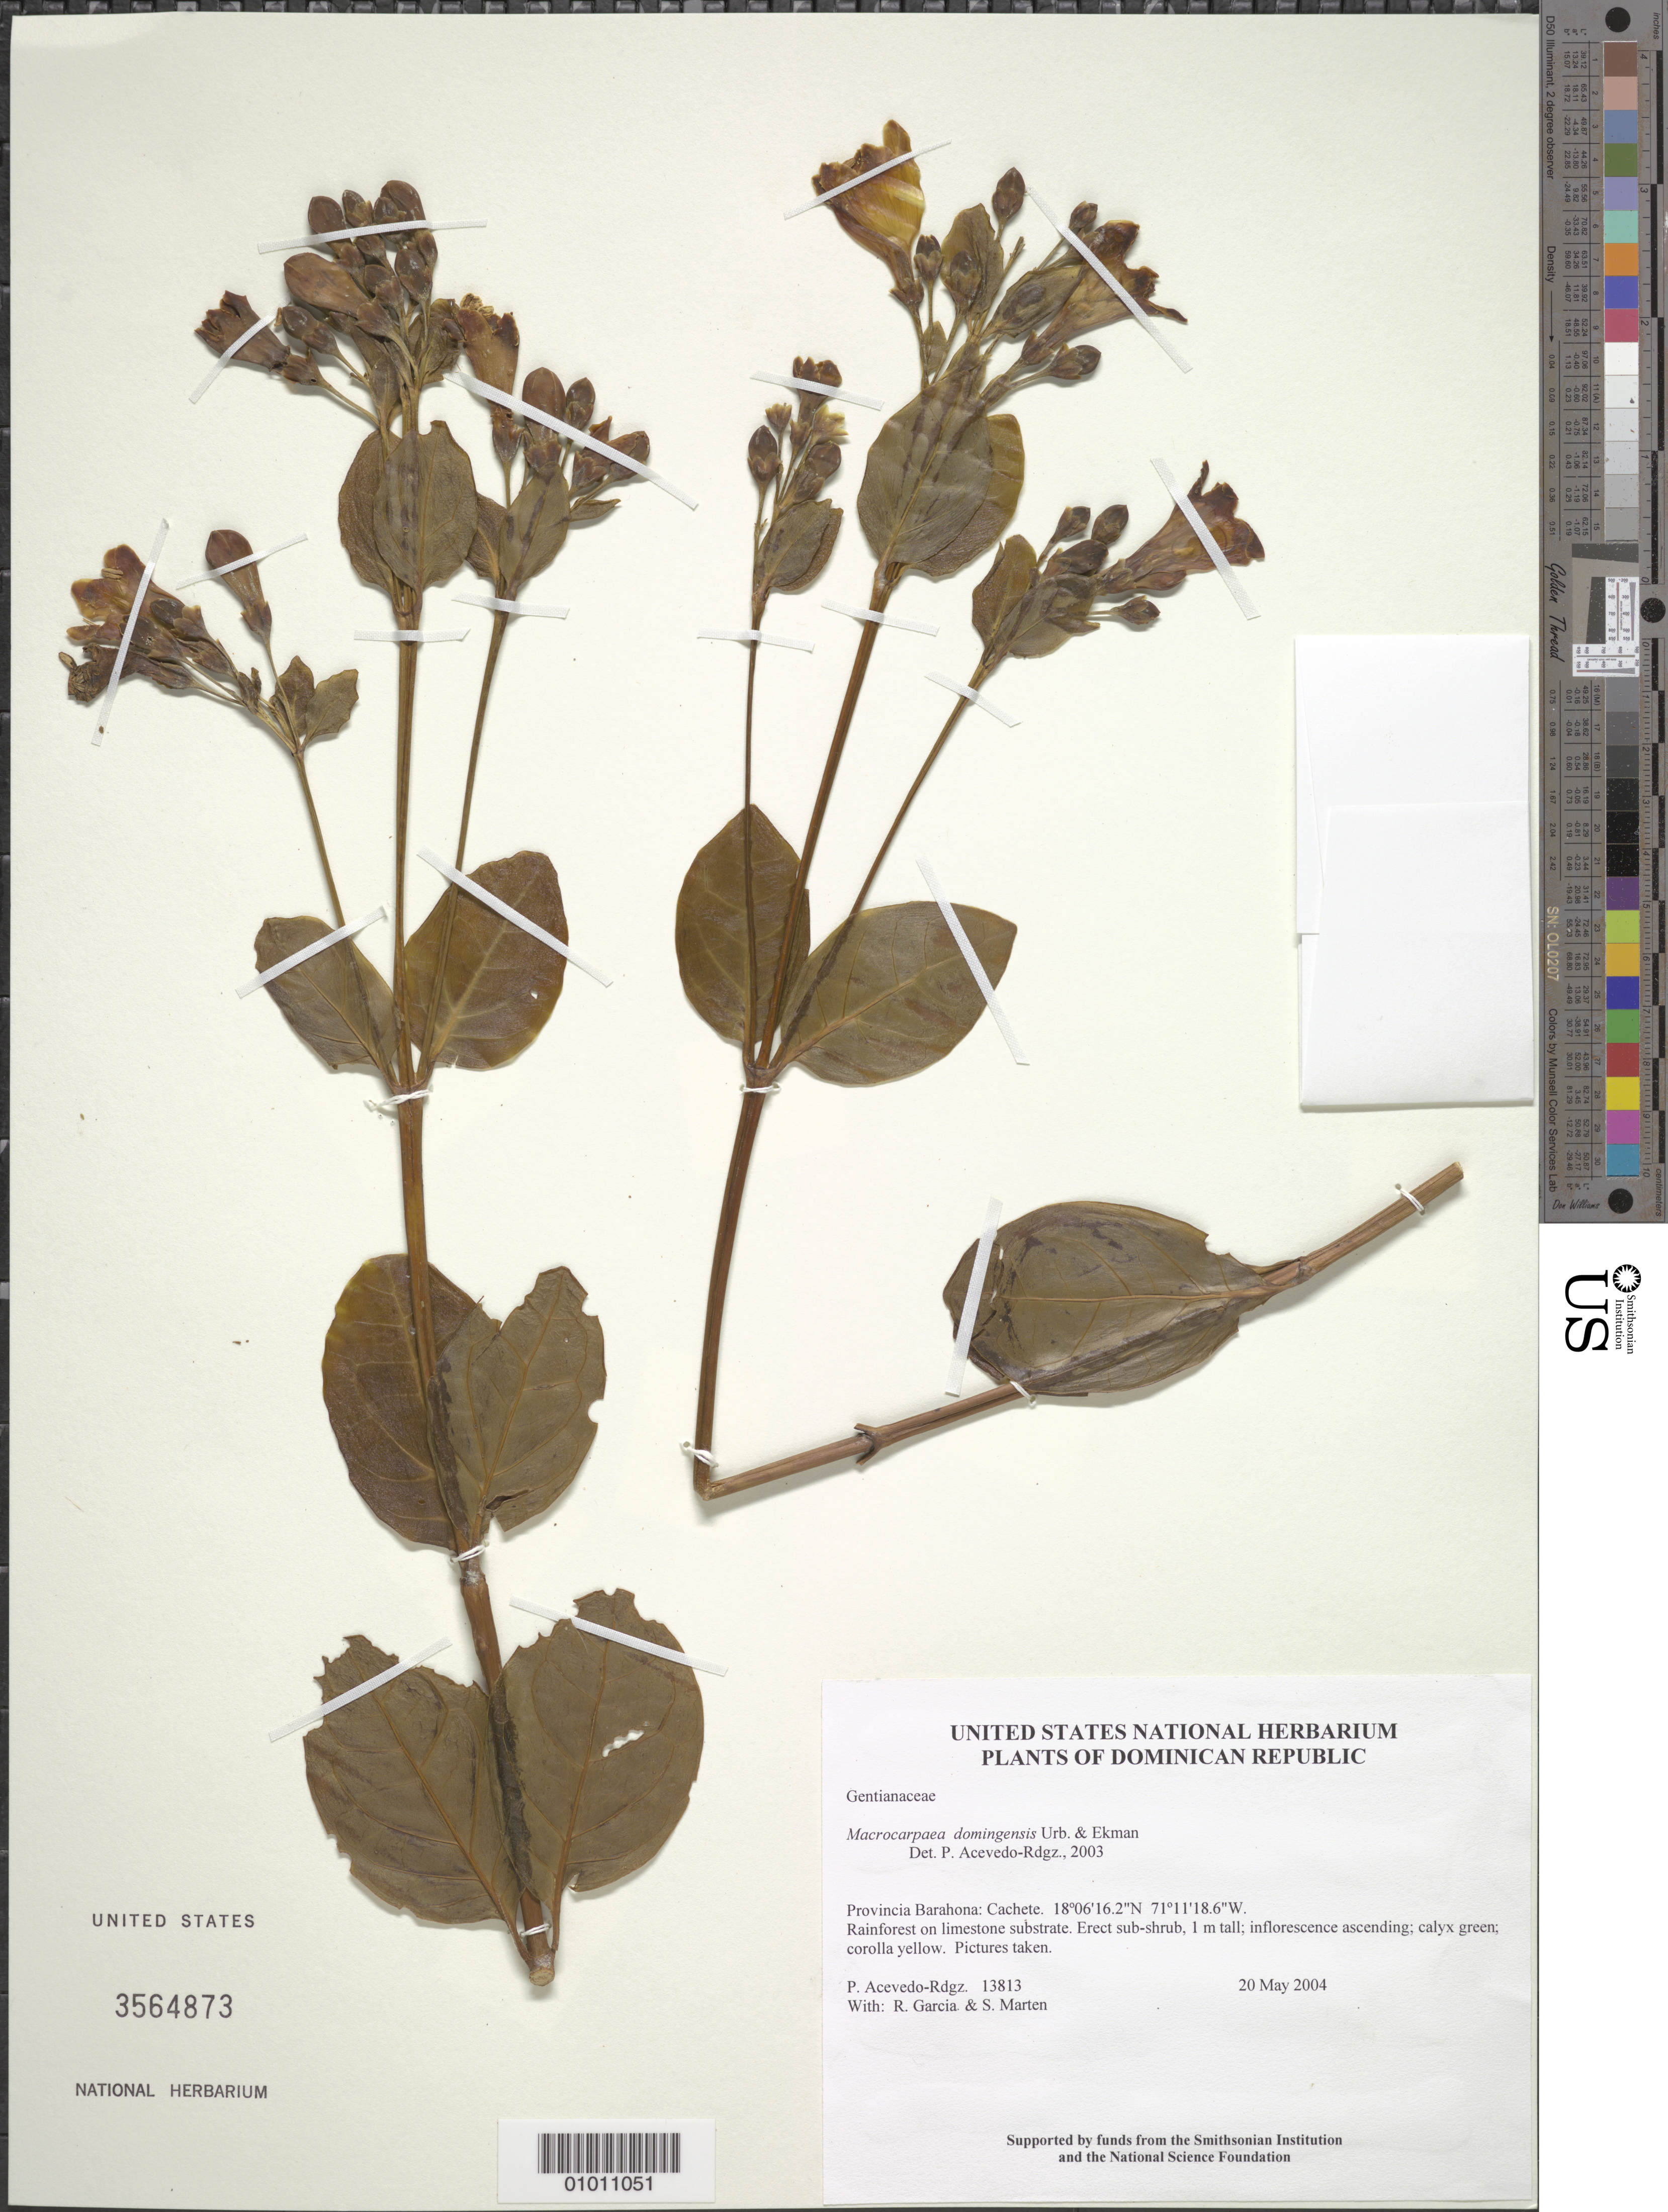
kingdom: Plantae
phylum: Tracheophyta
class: Magnoliopsida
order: Gentianales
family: Gentianaceae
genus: Macrocarpaea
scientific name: Macrocarpaea domingensis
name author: Urb. & Ekman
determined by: Acevedo-Rodríguez, P., (BOT), Smithsonian Institution - National Museum of Natural History (UNITED STATES)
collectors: P. Acevedo-Rodr., R. G. García & S. Marten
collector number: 13813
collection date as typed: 20 May 2004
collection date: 2004-05-20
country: Dominican Republic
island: Hispaniola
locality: Provincia Barahona: Cachete.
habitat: Rainforest on limestone substrate.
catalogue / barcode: US 3564873